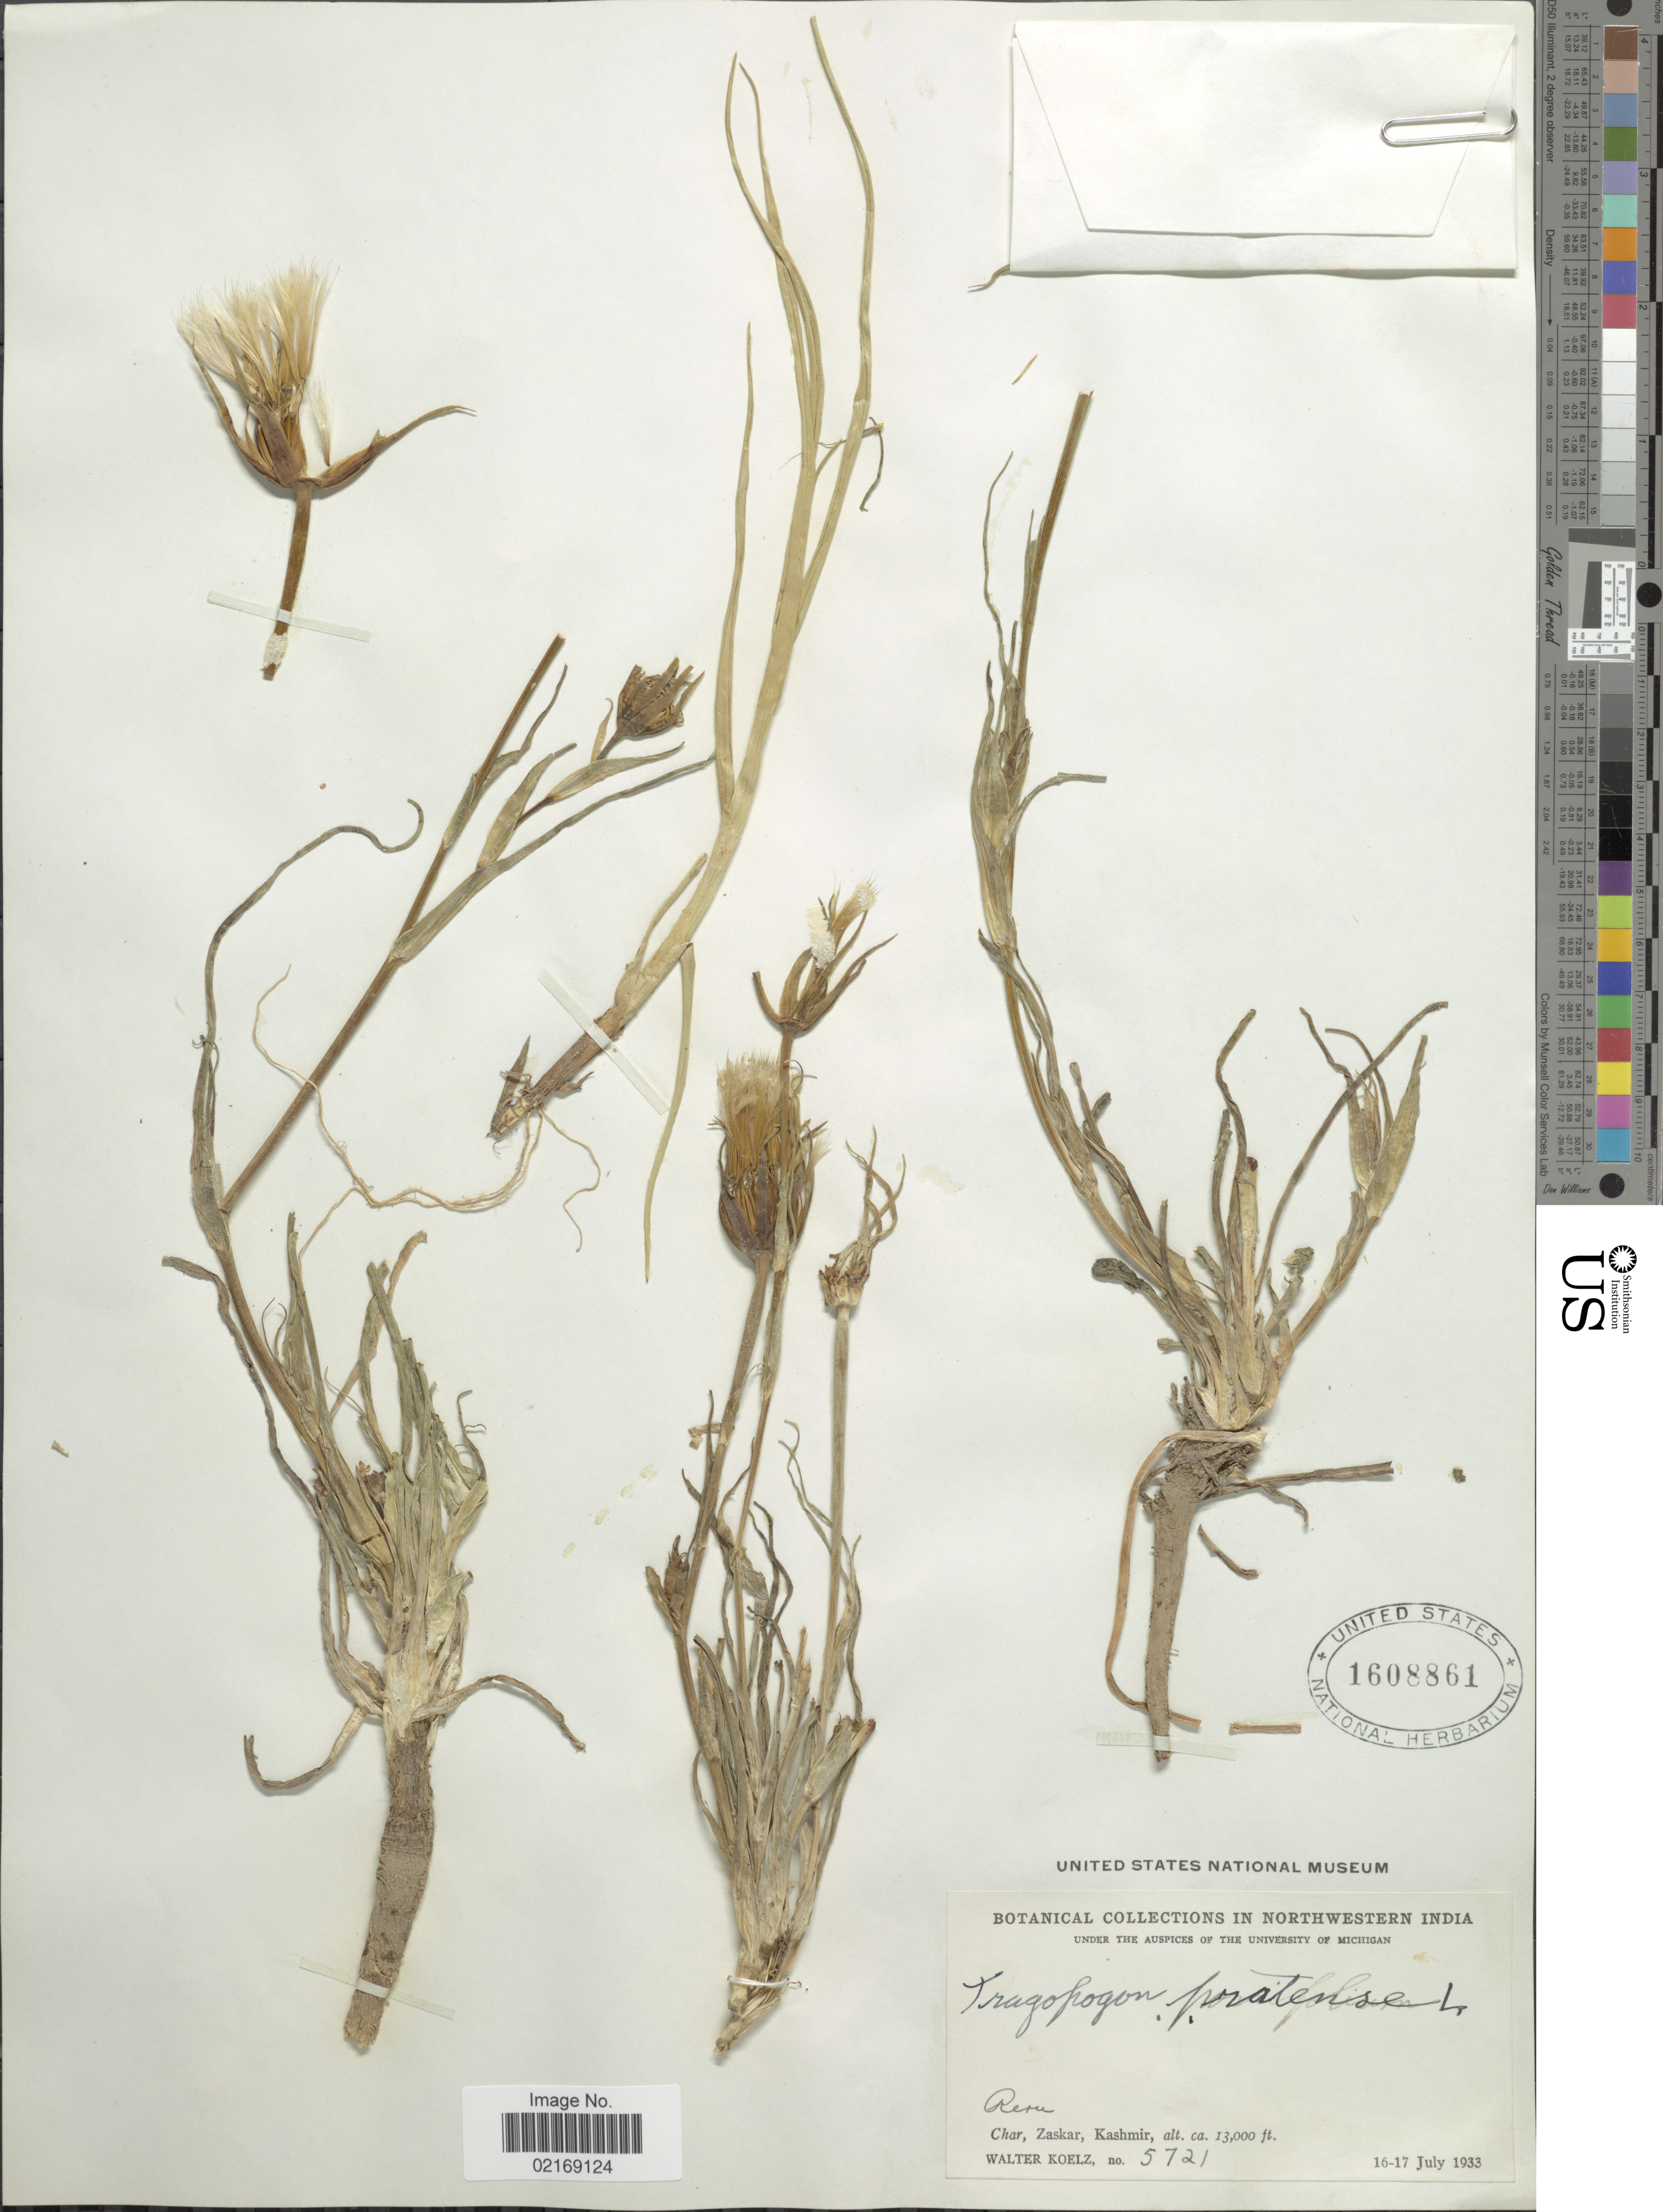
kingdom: Plantae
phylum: Tracheophyta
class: Magnoliopsida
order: Asterales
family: Asteraceae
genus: Tragopogon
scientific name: Tragopogon pratensis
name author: L.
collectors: W. N. Koelz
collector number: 5721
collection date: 1933-07-16/1933-07-17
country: India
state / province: Jammu and Kashmir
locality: Northwestern India. Reru. Char, Zaskar, Kashmir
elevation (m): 3962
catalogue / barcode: US 1608861